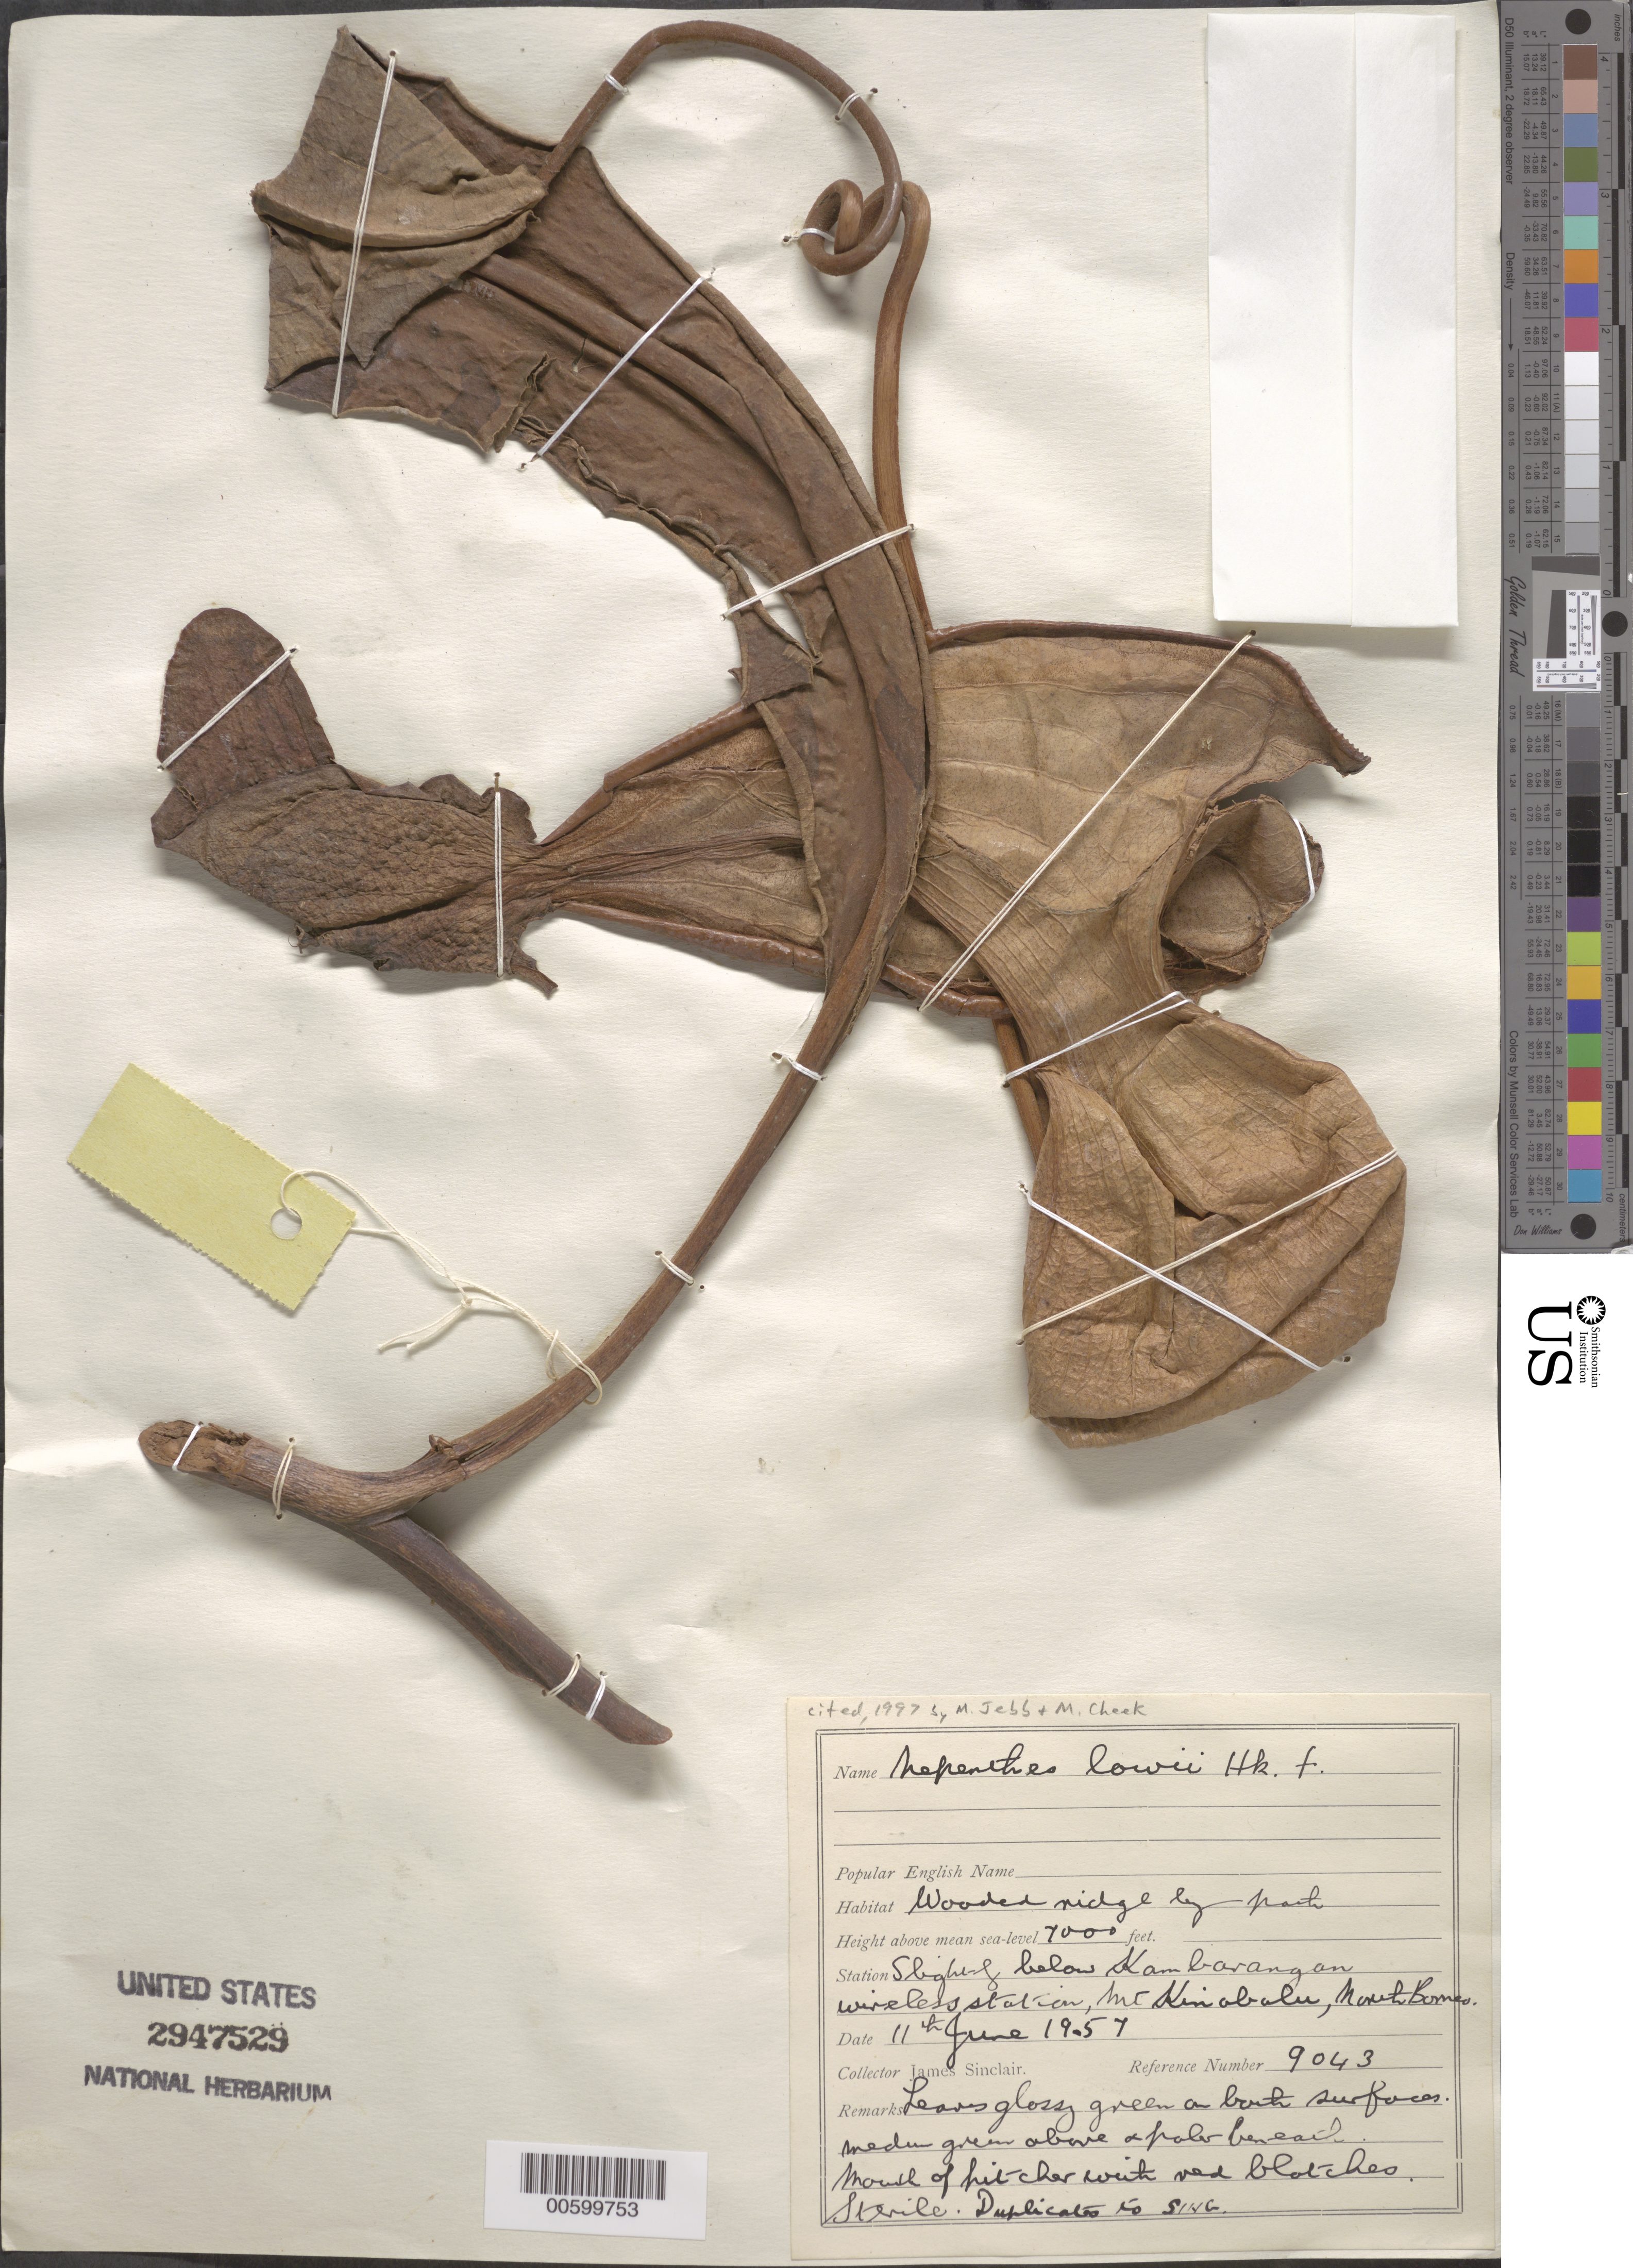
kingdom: Plantae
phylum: Tracheophyta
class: Magnoliopsida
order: Caryophyllales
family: Nepenthaceae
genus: Nepenthes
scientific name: Nepenthes lowii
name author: Hook. f.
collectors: J. Sinclair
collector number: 9043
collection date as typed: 11 Jun 1957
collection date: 1957-06-11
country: Malaysia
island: Borneo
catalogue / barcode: US 2947529